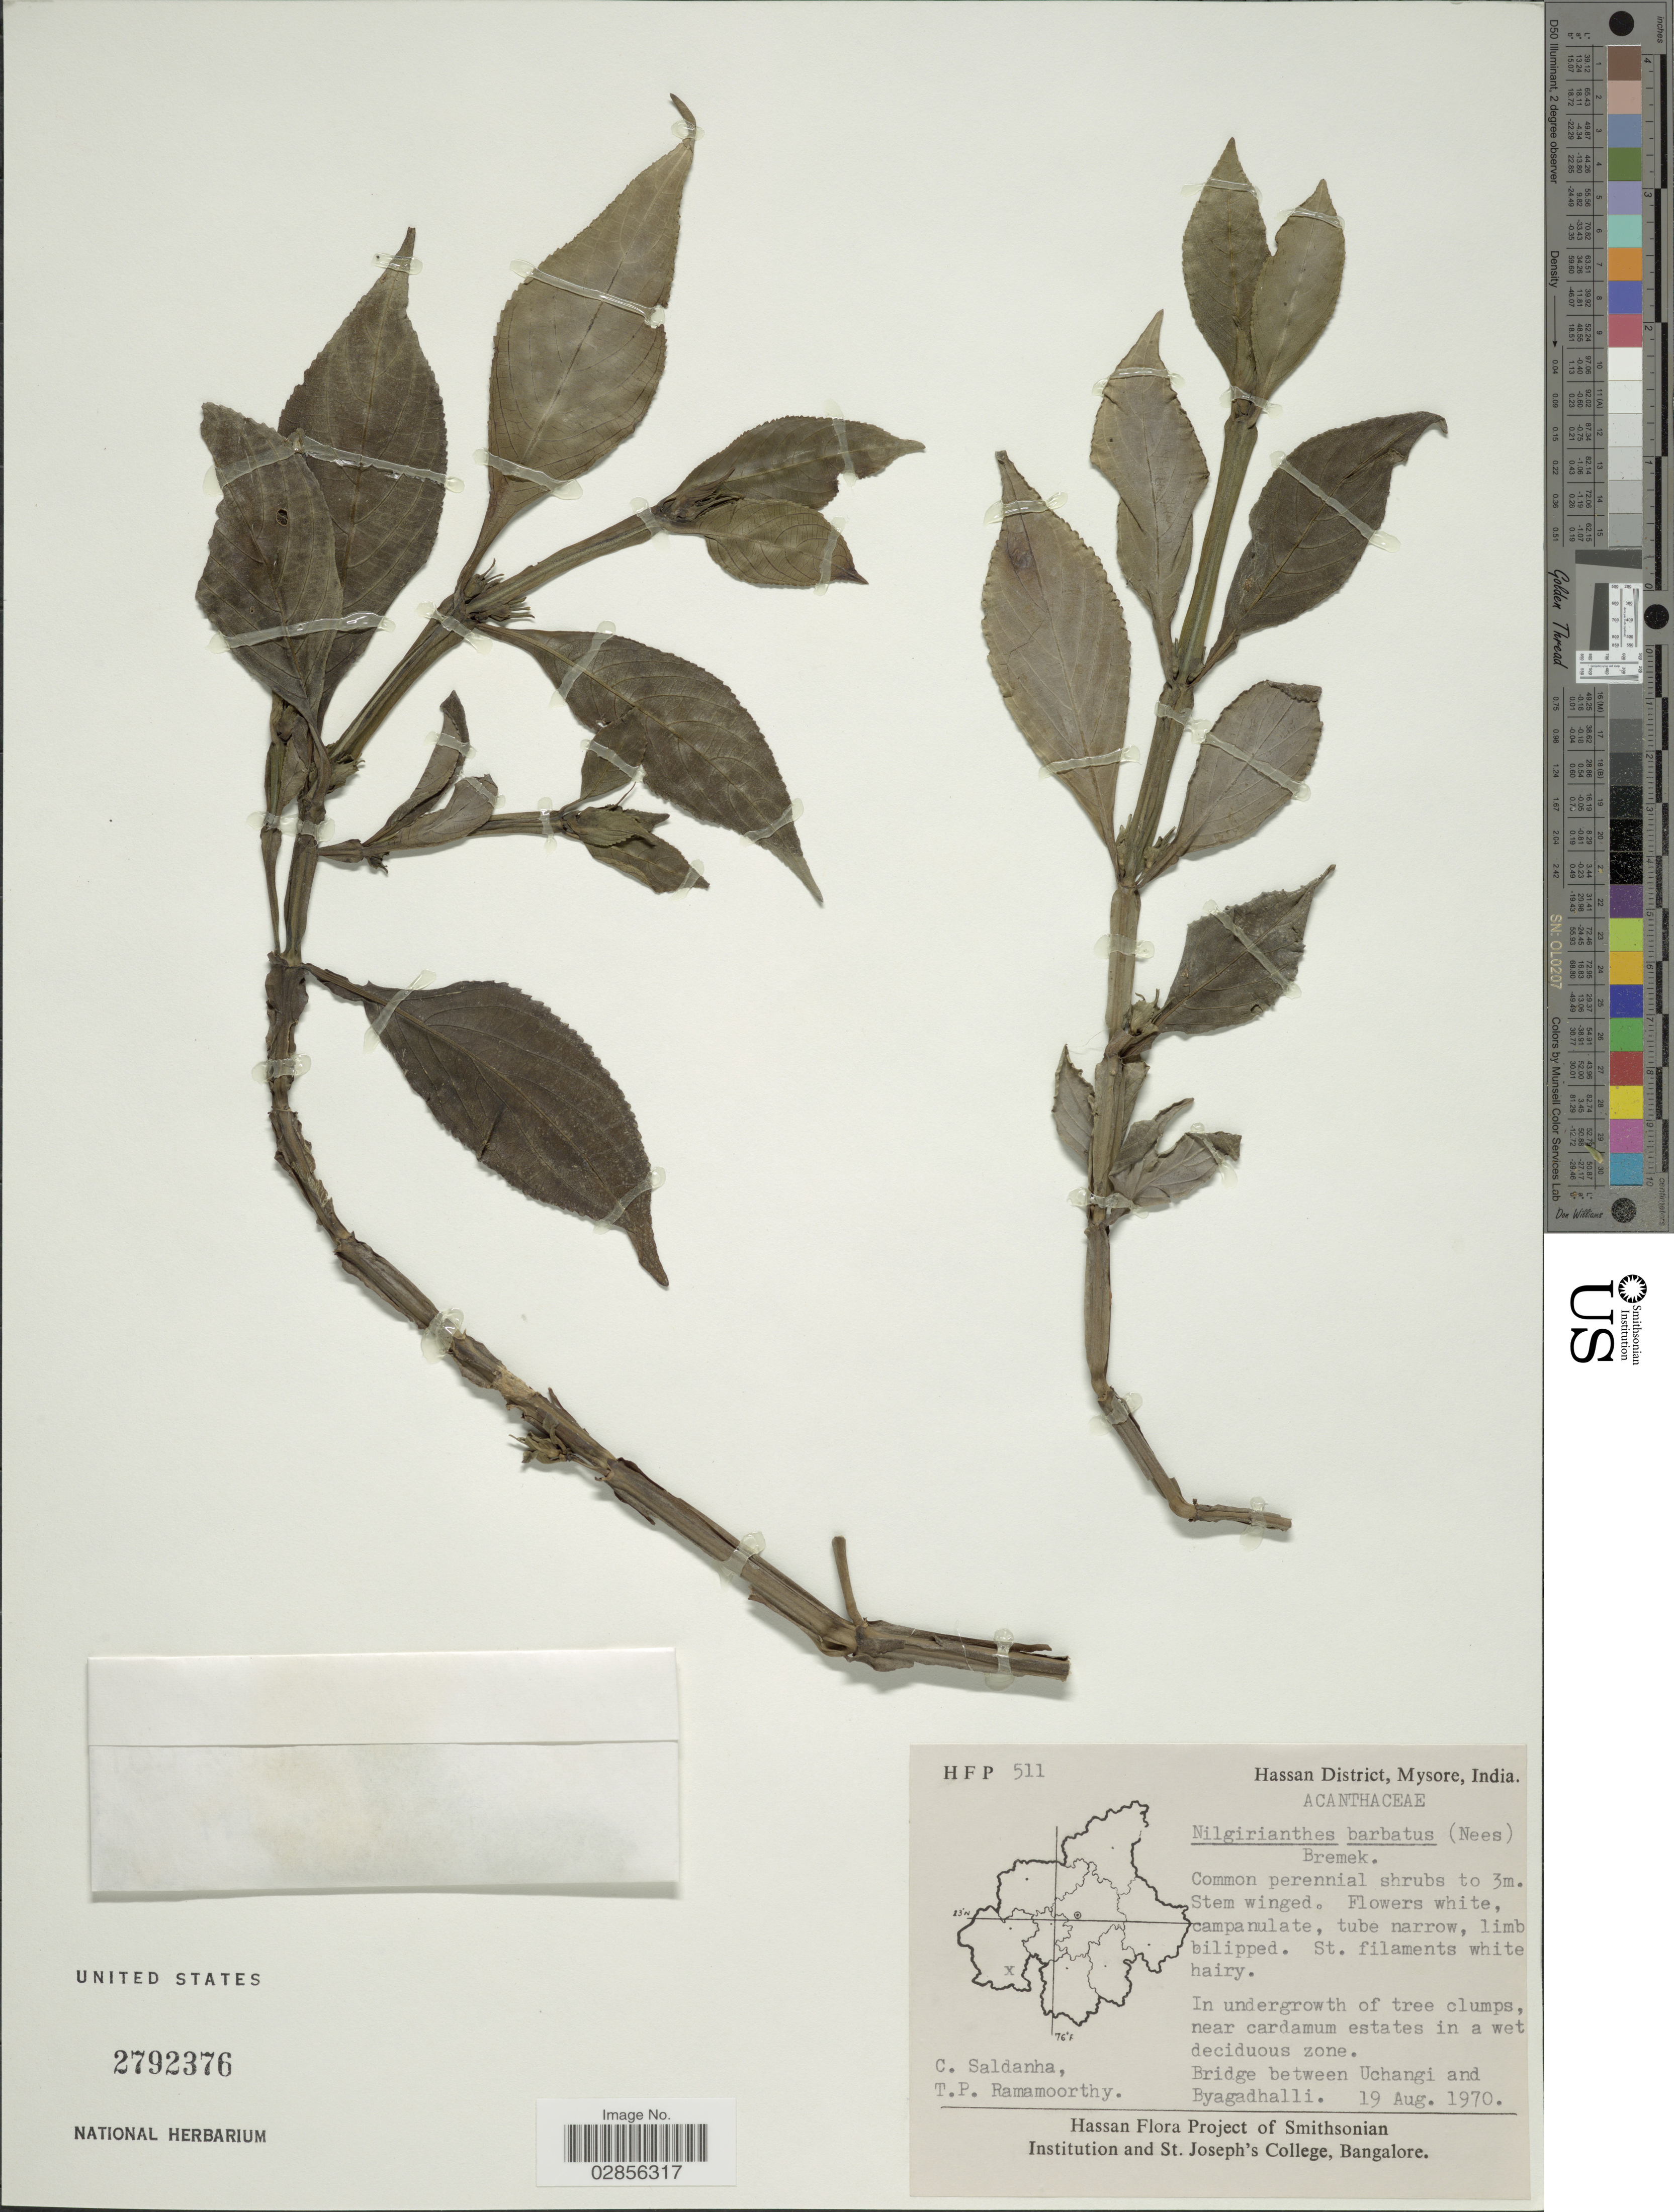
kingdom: Plantae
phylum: Tracheophyta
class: Magnoliopsida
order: Lamiales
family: Acanthaceae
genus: Strobilanthes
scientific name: Strobilanthes barbata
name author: Nees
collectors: C. Saldanha & T. P. Ramamoorthy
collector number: HFP511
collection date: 1970-08-19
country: India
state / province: Karnataka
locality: Hassan District, Mysore. Bridge between Uchangi and Byagadhalli.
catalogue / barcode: US 2792376